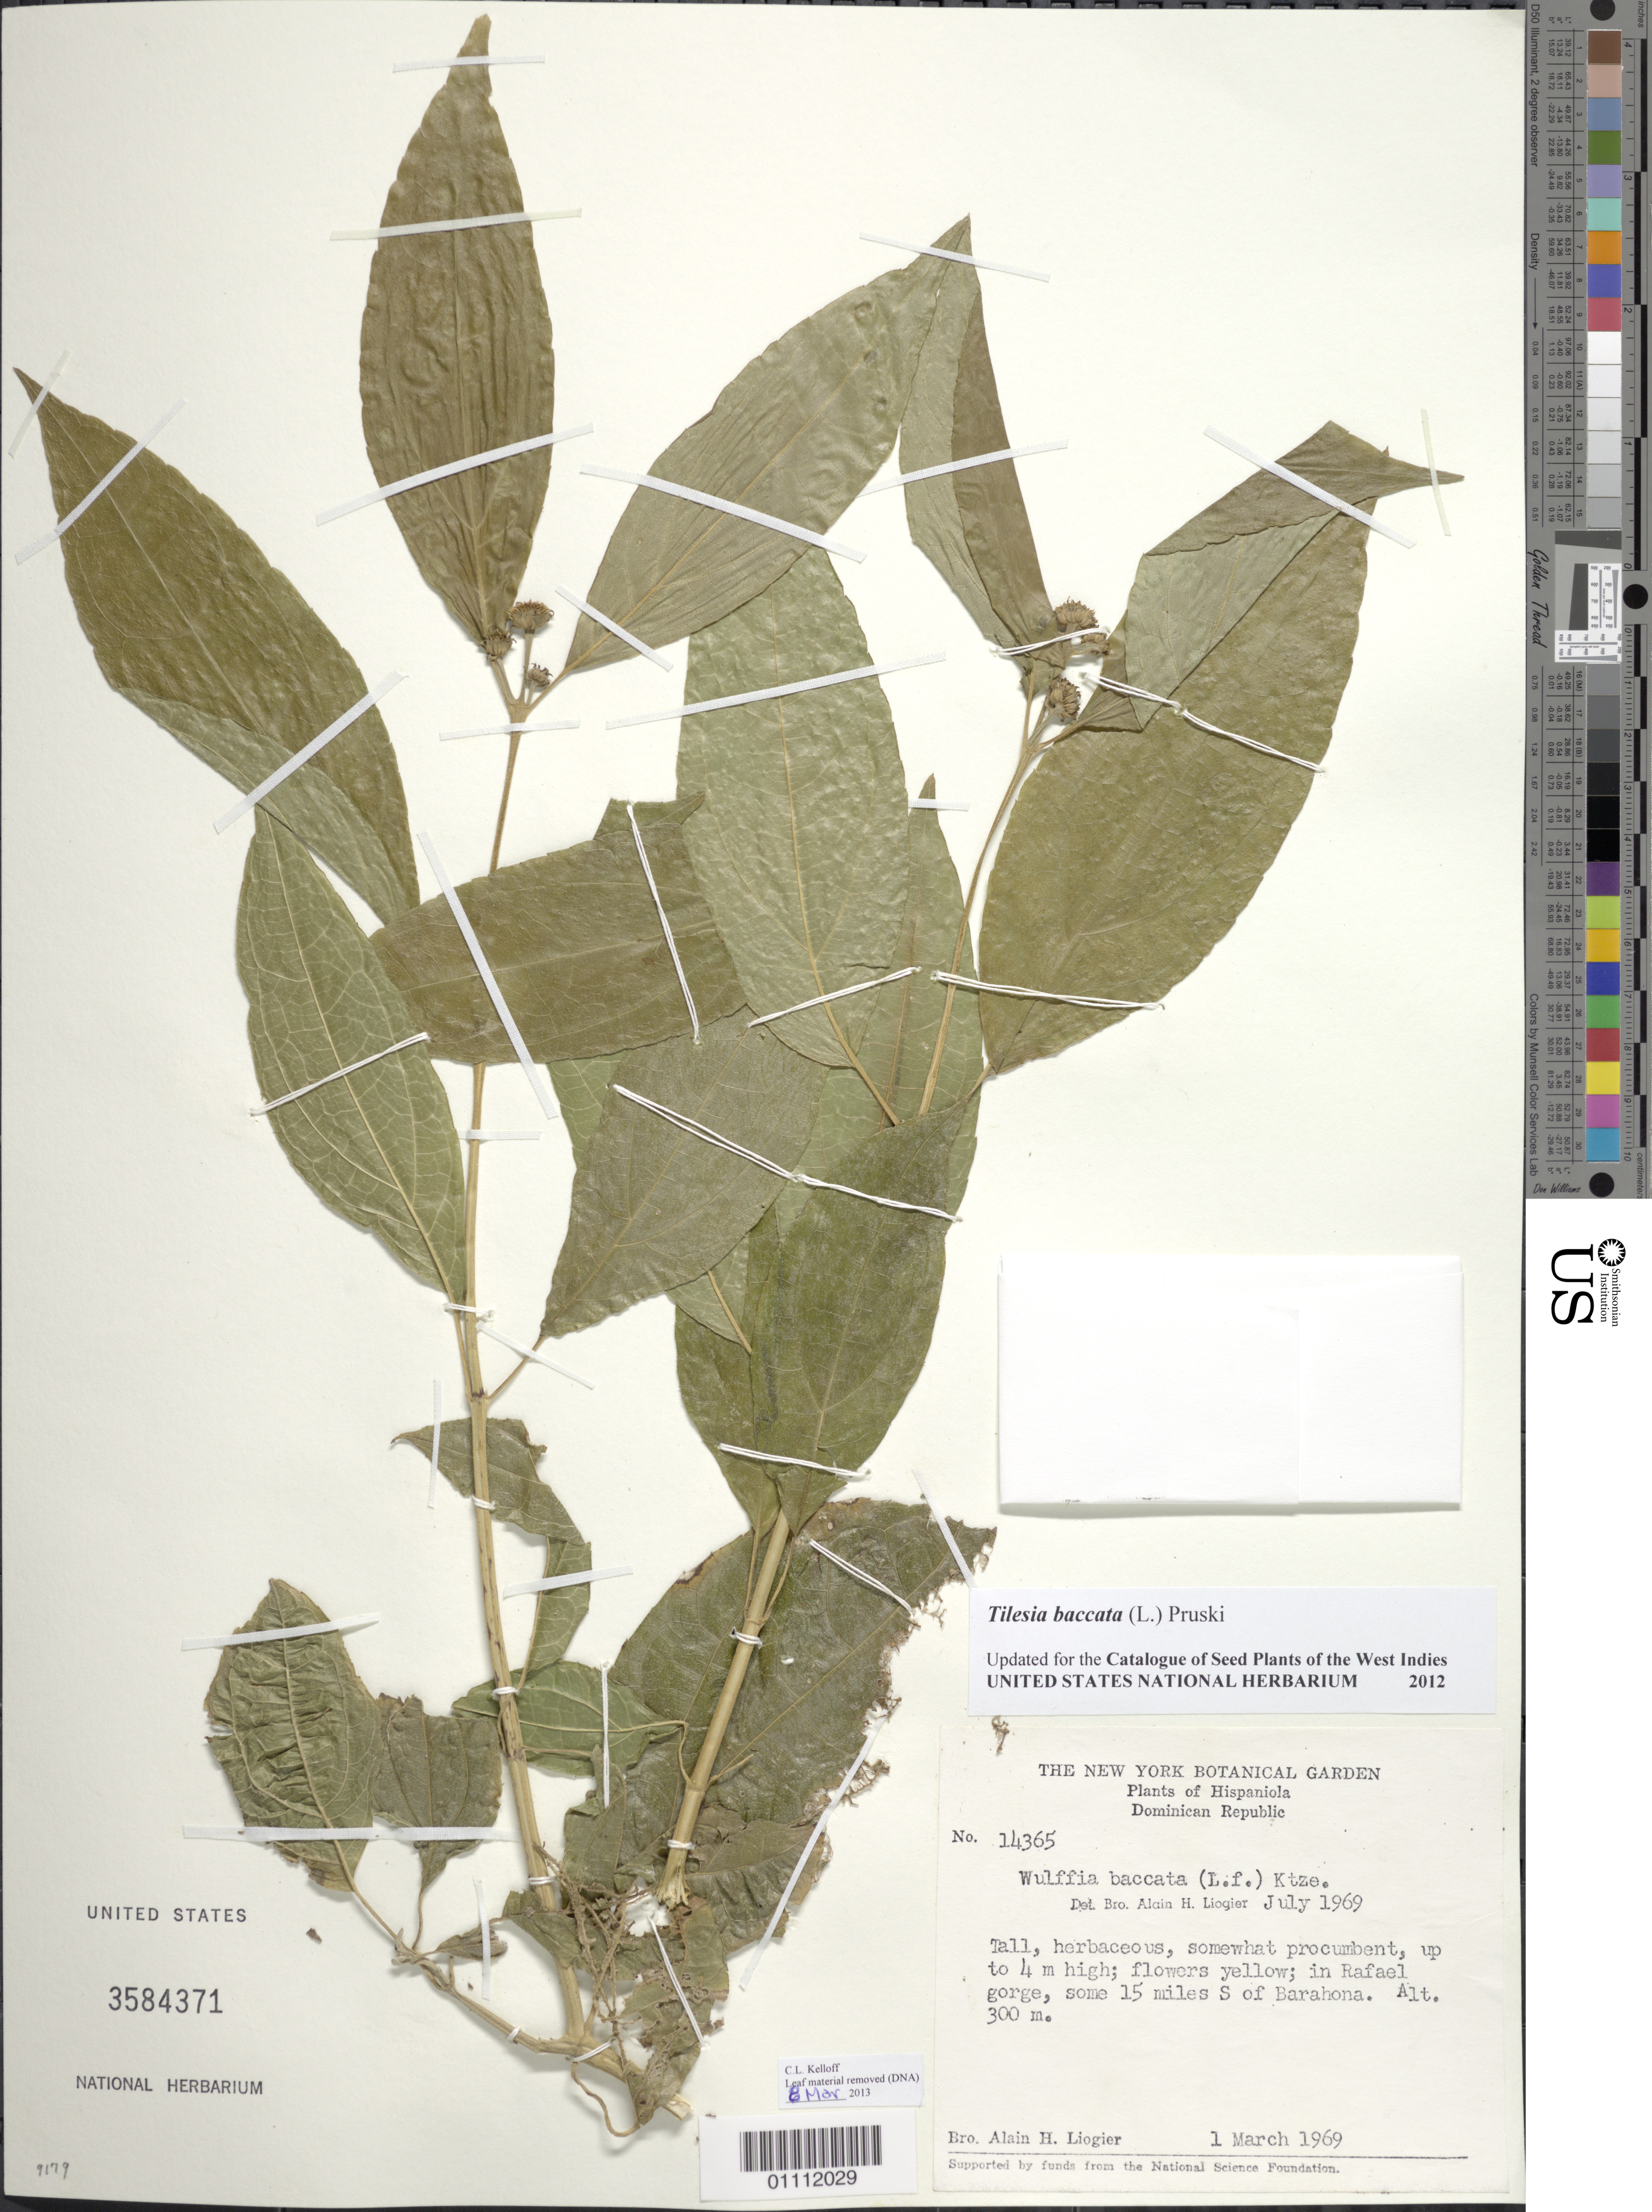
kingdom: Plantae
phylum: Tracheophyta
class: Magnoliopsida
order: Asterales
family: Asteraceae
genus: Wulffia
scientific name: Wulffia baccata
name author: (L. f.) Kuntze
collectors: A. H. Liogier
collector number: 14365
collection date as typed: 01 Mar 1969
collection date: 1969-03-01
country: Dominican Republic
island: Hispaniola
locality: Rafael Gorge, 15 miles S of Barahona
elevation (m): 300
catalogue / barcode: US 3584371